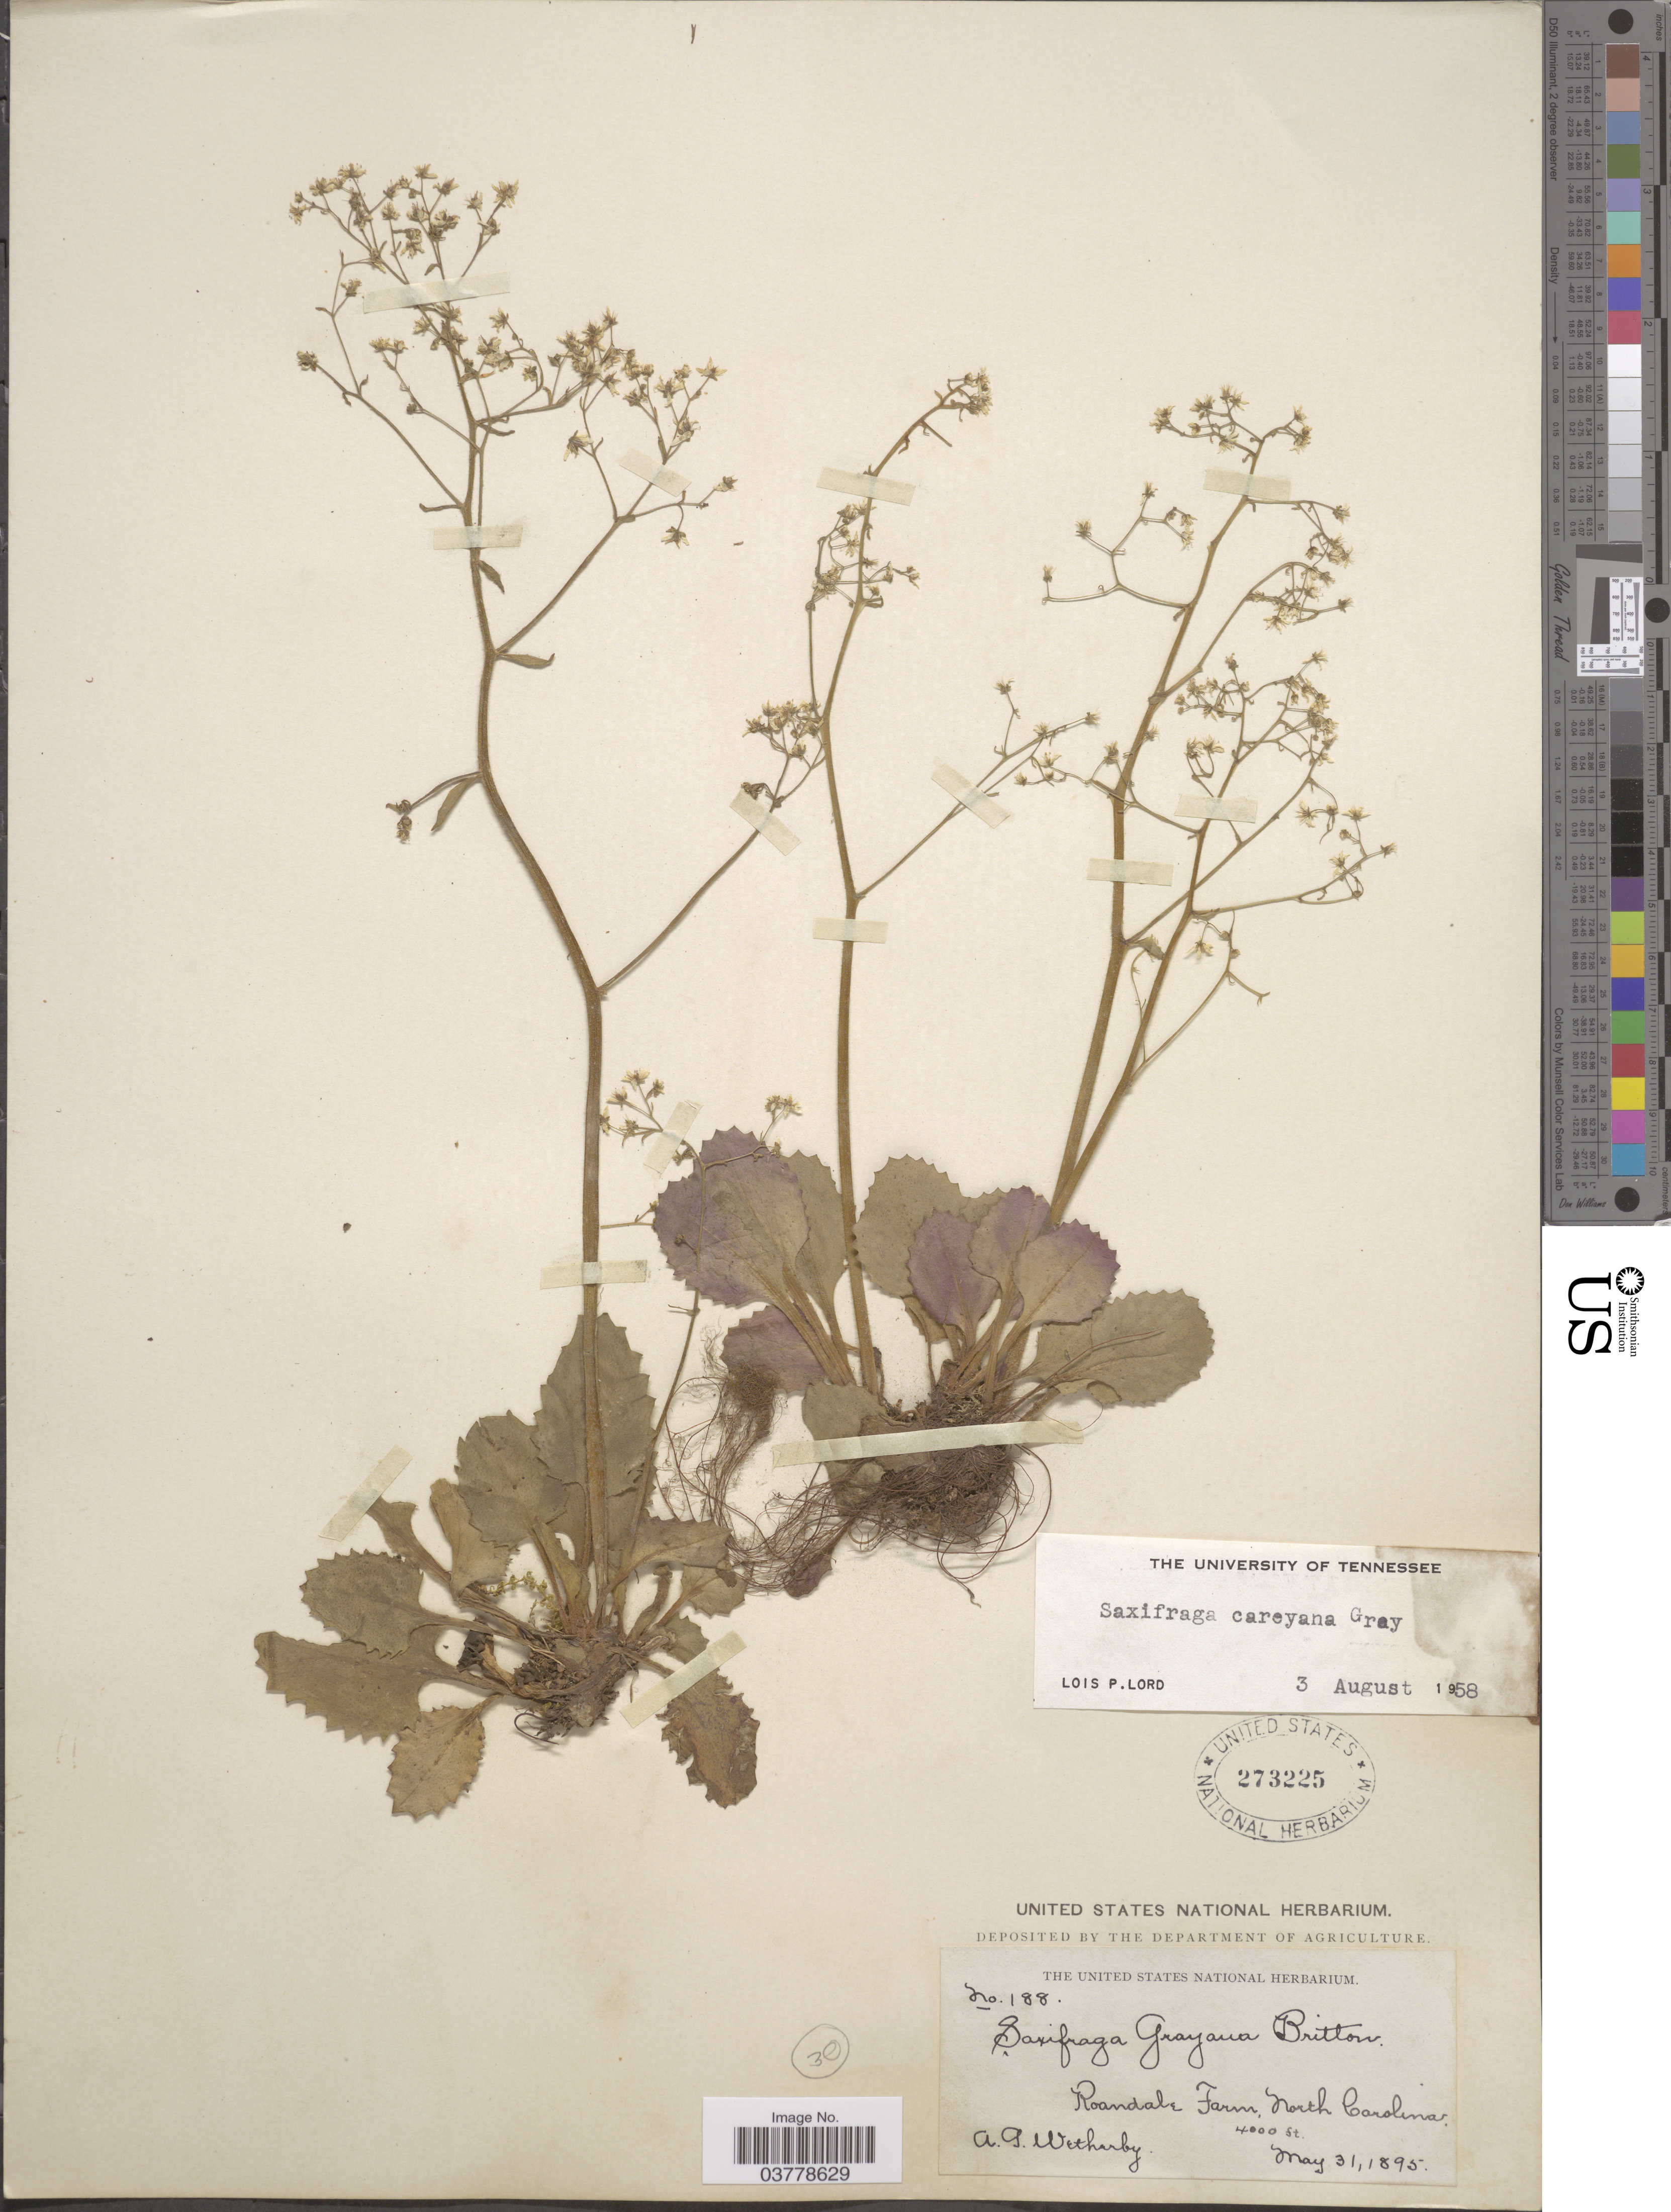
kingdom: Plantae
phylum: Tracheophyta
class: Magnoliopsida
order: Saxifragales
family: Saxifragaceae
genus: Saxifraga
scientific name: Saxifraga careyana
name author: A. Gray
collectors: A. Wetherby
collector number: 188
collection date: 1895-05-31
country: United States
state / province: North Carolina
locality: Roandale Farm.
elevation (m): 1219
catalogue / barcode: US 273225